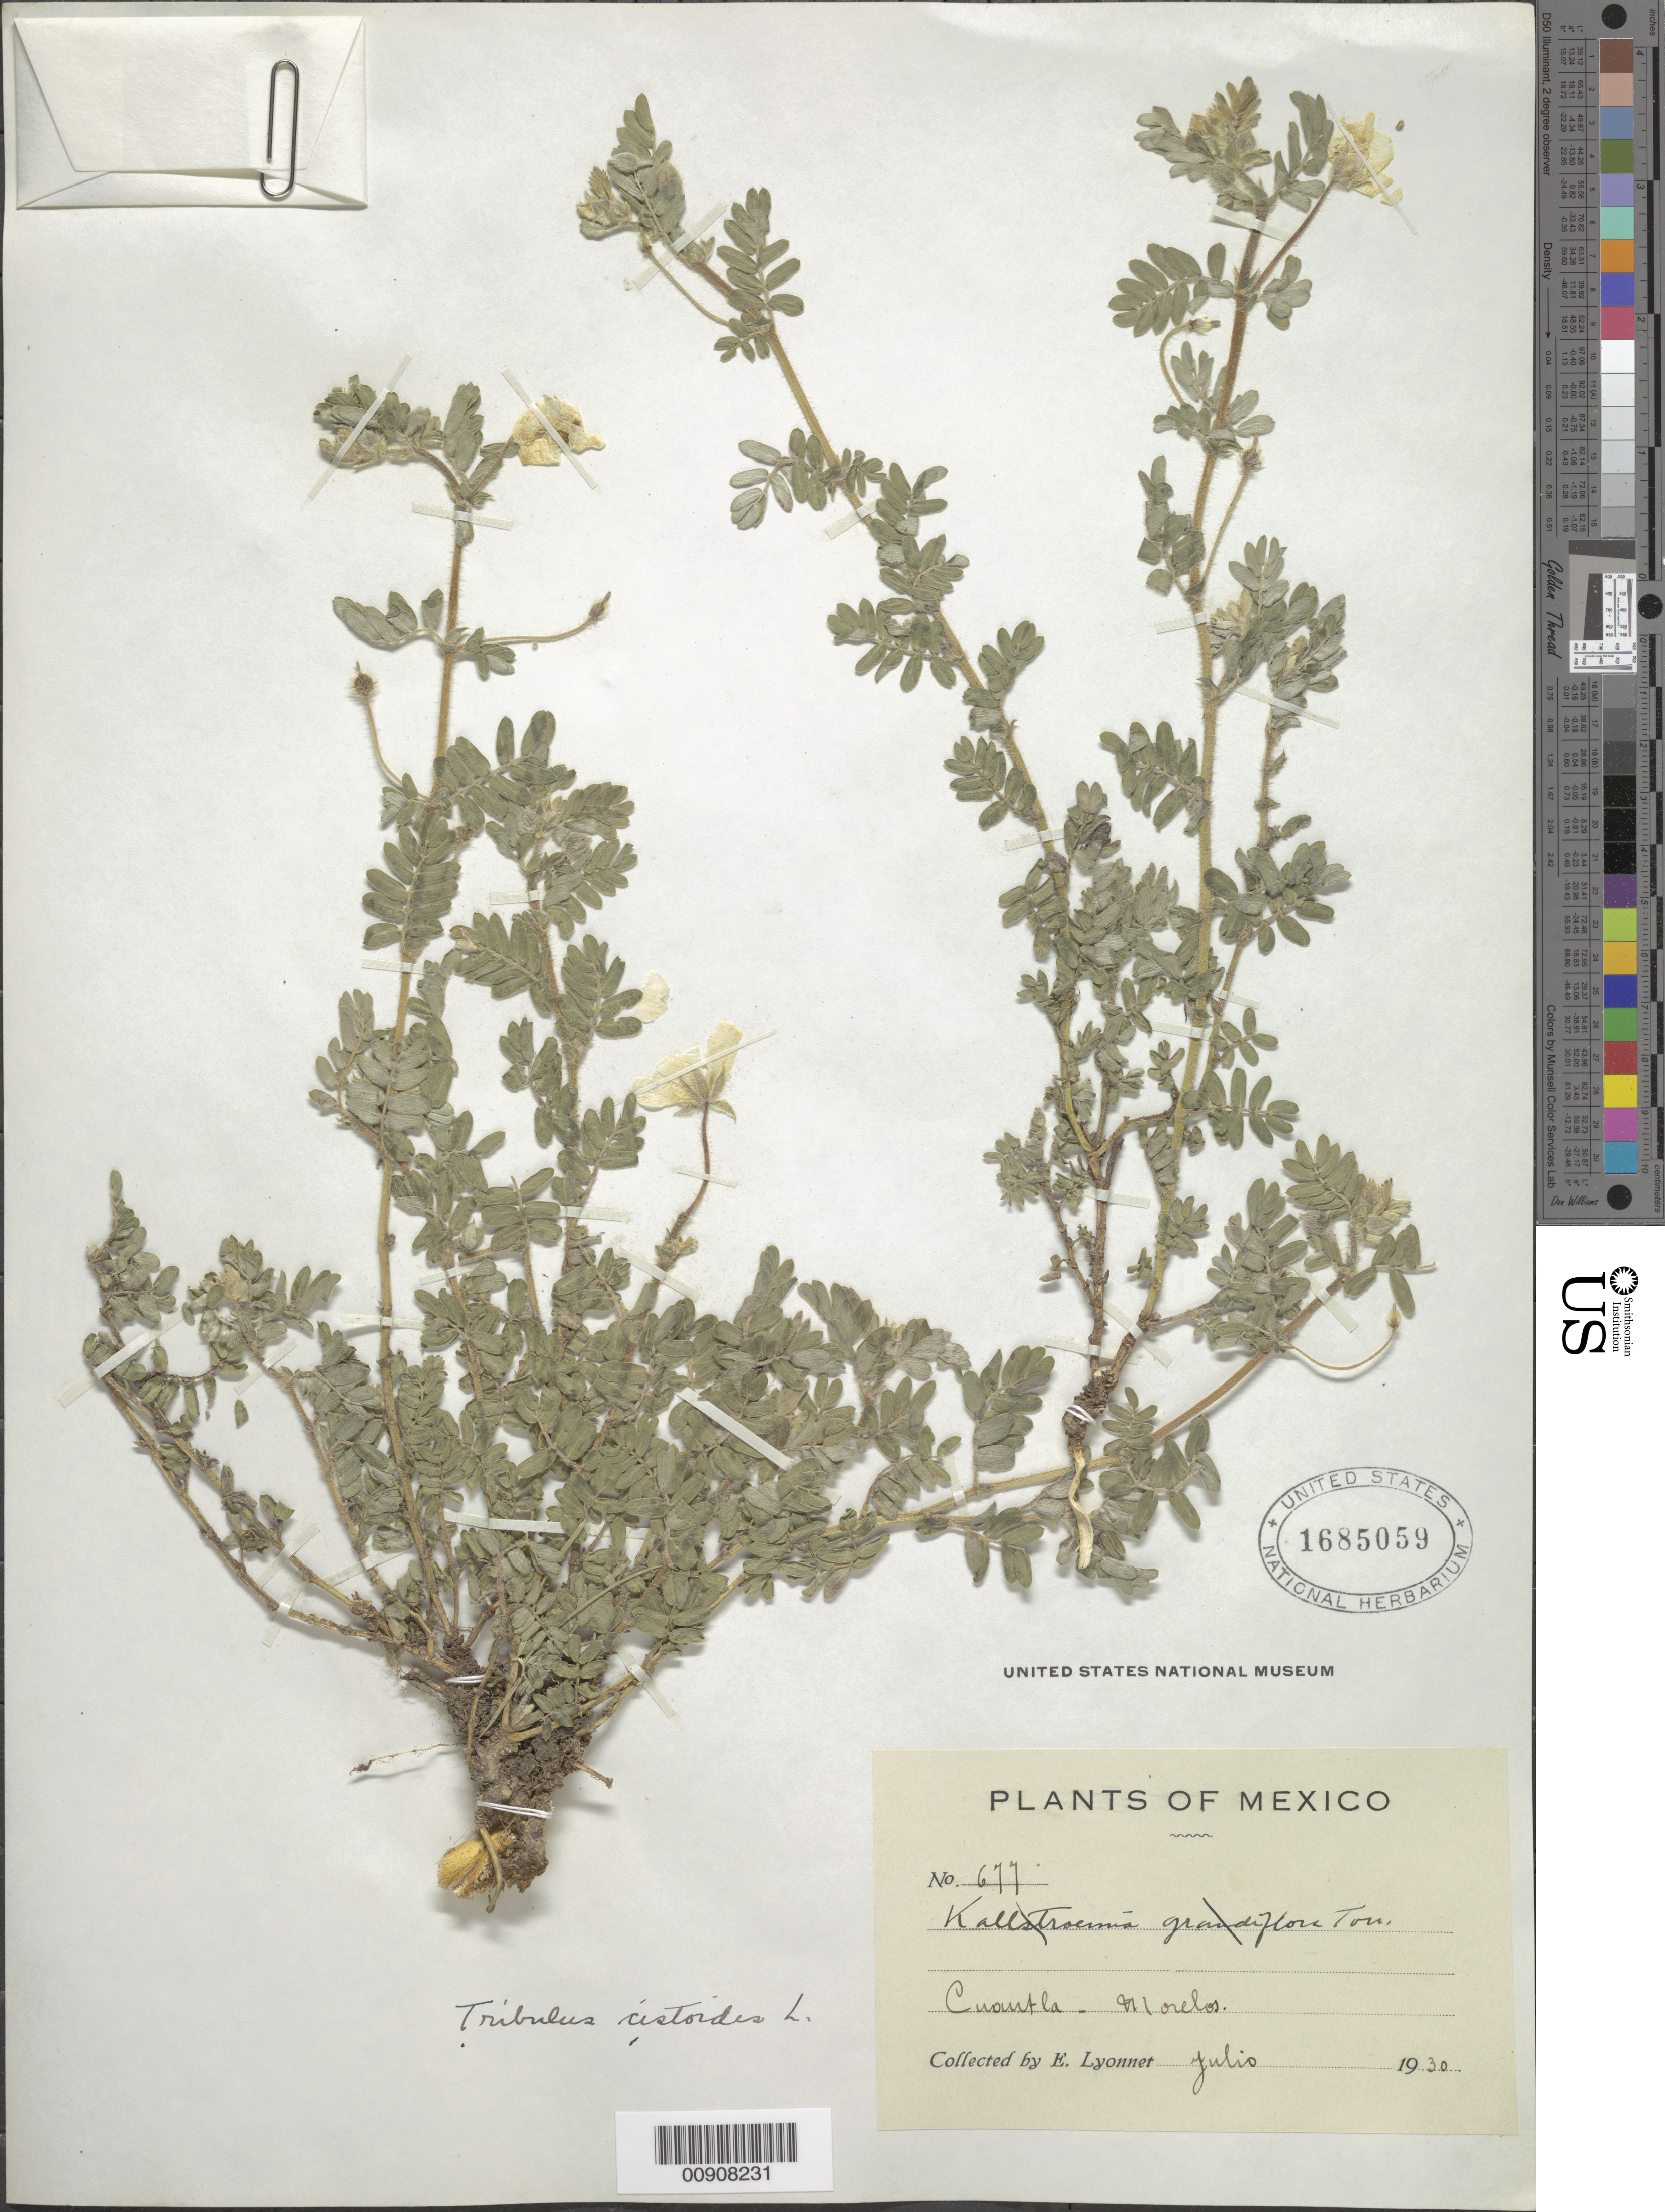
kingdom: Plantae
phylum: Tracheophyta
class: Magnoliopsida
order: Zygophyllales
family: Zygophyllaceae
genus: Tribulus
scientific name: Tribulus cistoides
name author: L.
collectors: Bro. E. Lyonnet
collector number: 677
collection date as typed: Jul 1930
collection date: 1930-07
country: Mexico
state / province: Morelos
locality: Cuautla, Morelos.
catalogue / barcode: US 1685059